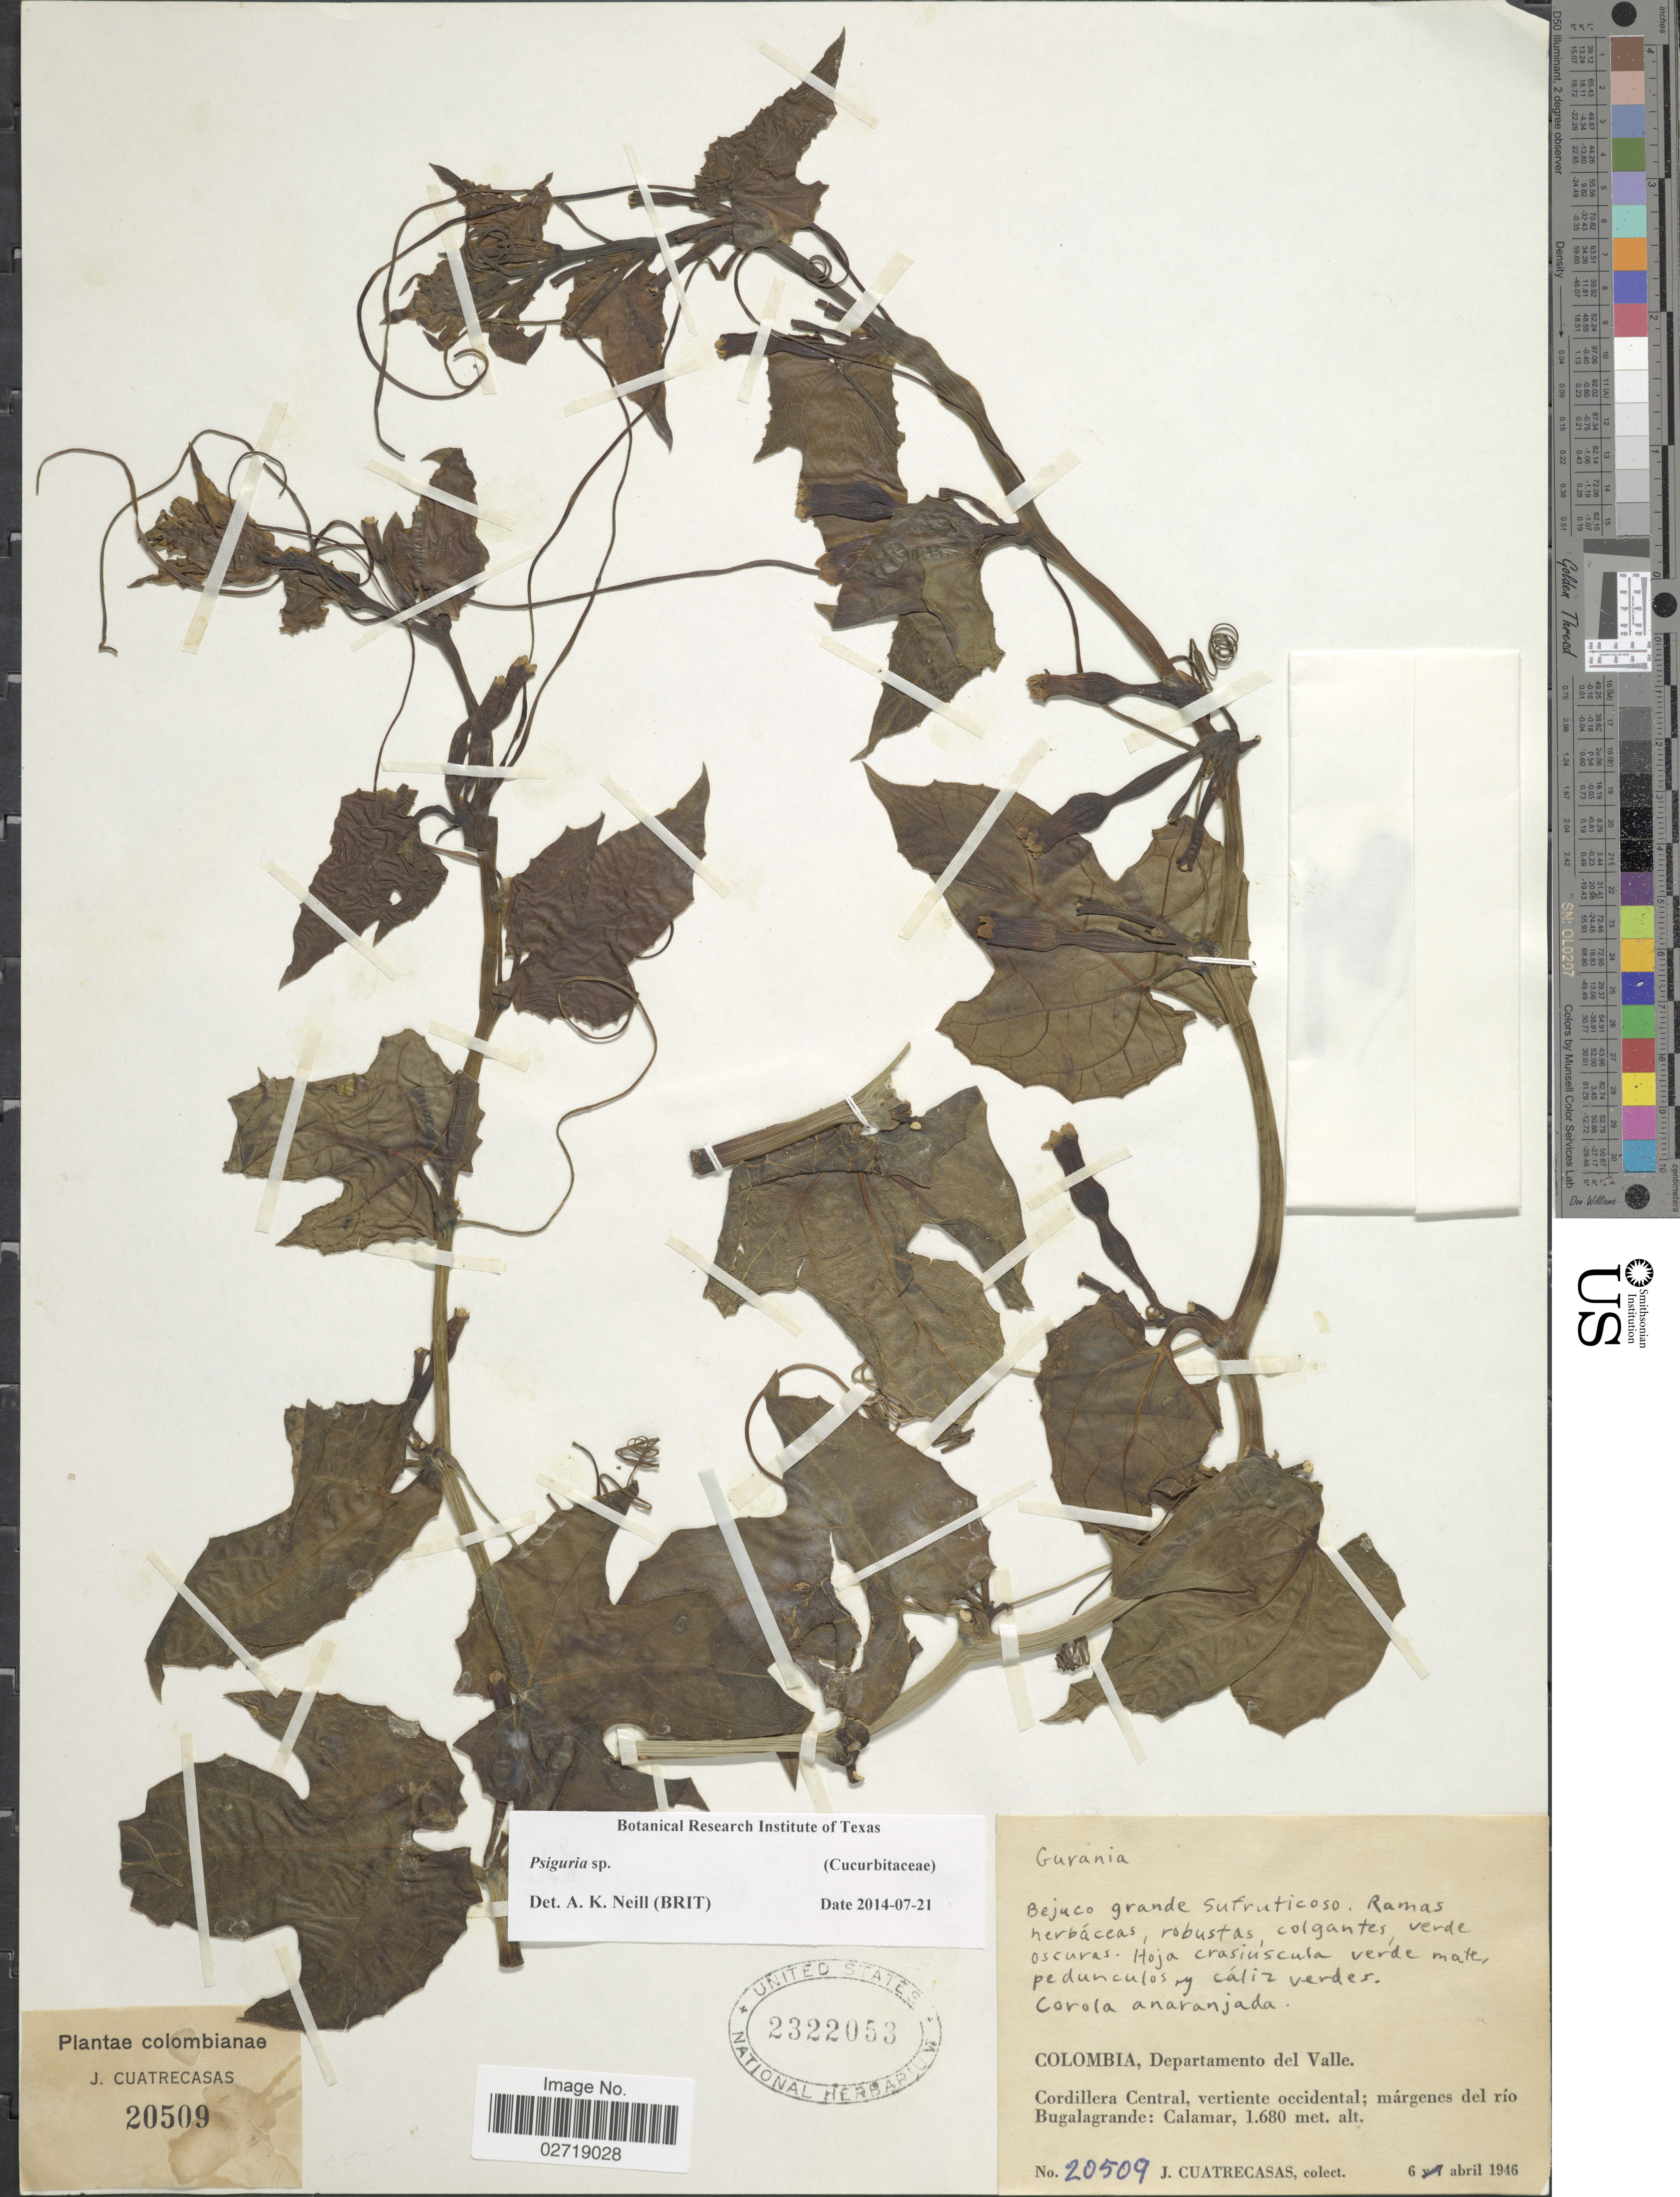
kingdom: Plantae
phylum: Tracheophyta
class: Magnoliopsida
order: Cucurbitales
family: Cucurbitaceae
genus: Psiguria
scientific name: Psiguria sp.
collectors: J. Cuatrecasas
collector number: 20509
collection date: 1946-04-06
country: Colombia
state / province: Valle del Cauca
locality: Departamento del Valle. Cordillera Central, vertiente occidental; margenes del rio Bugalagrande: Calamar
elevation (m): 1680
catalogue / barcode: US 2322053